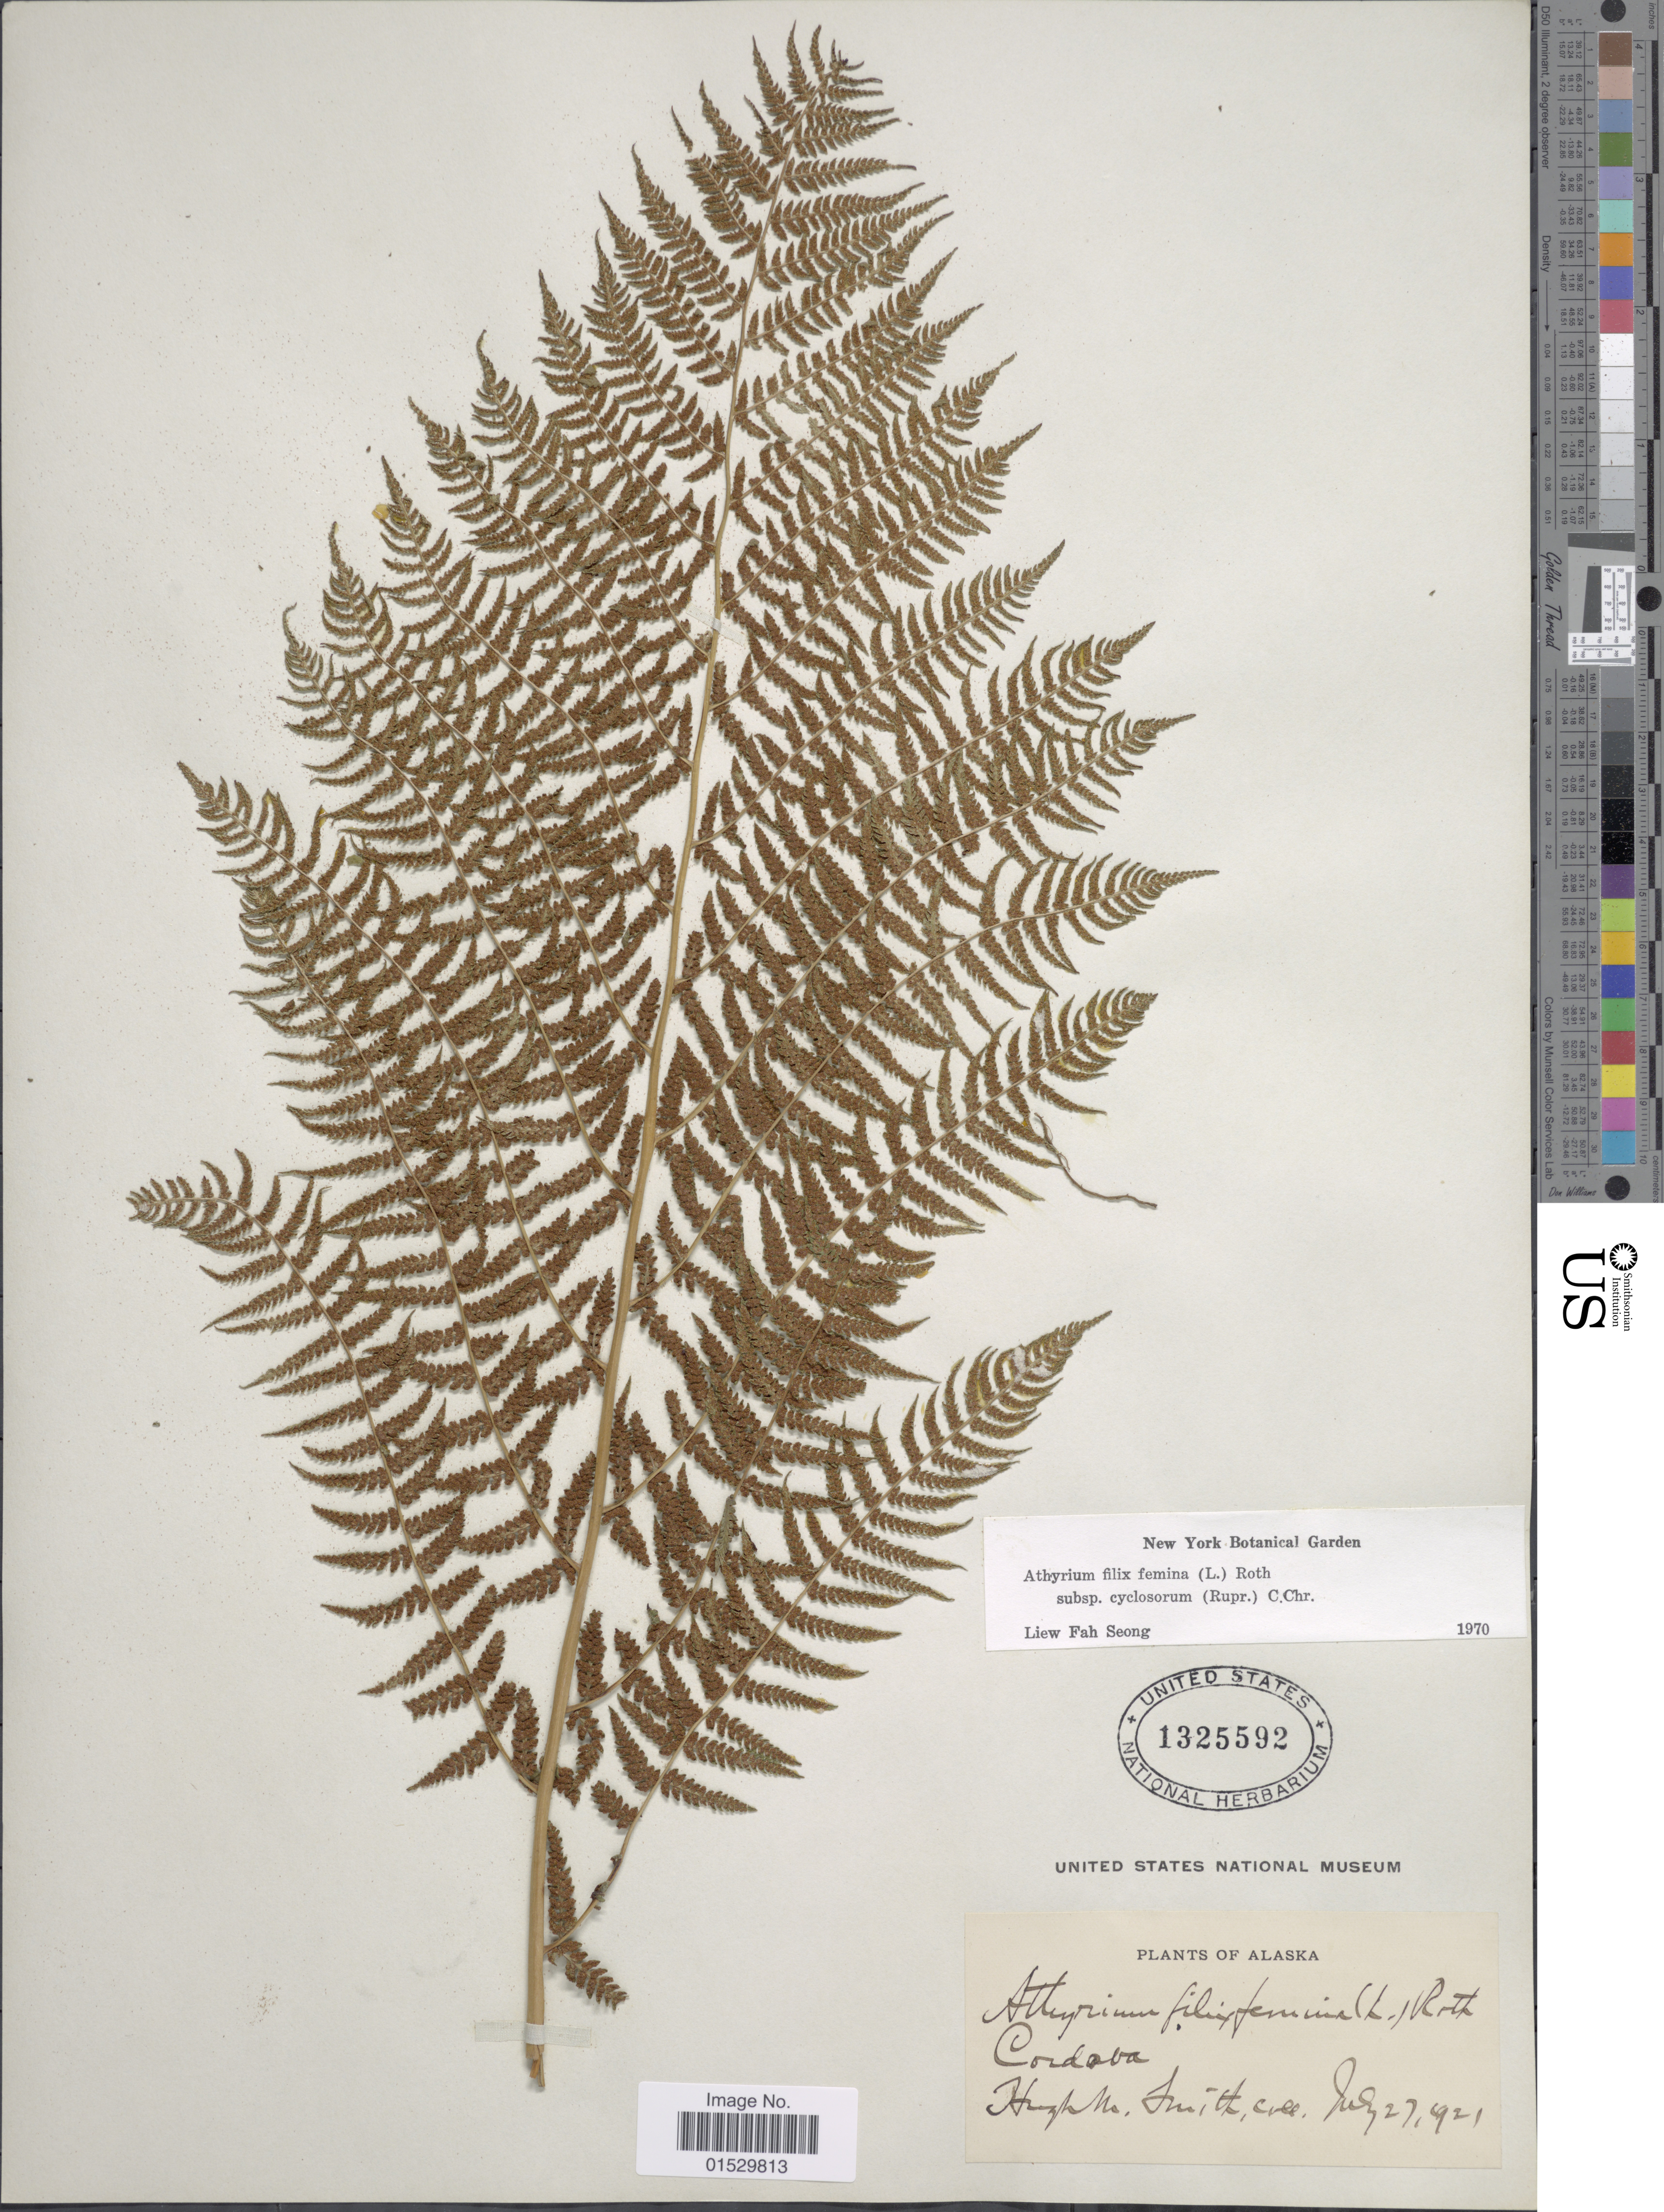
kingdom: Plantae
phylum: Tracheophyta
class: Polypodiopsida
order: Polypodiales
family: Athyriaceae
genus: Athyrium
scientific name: Athyrium filix-femina subsp. cyclosorum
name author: (Rupr.) C. Chr.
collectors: H. M. Smith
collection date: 1921-05-27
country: United States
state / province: Alaska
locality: Cordova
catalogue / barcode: US 1325592